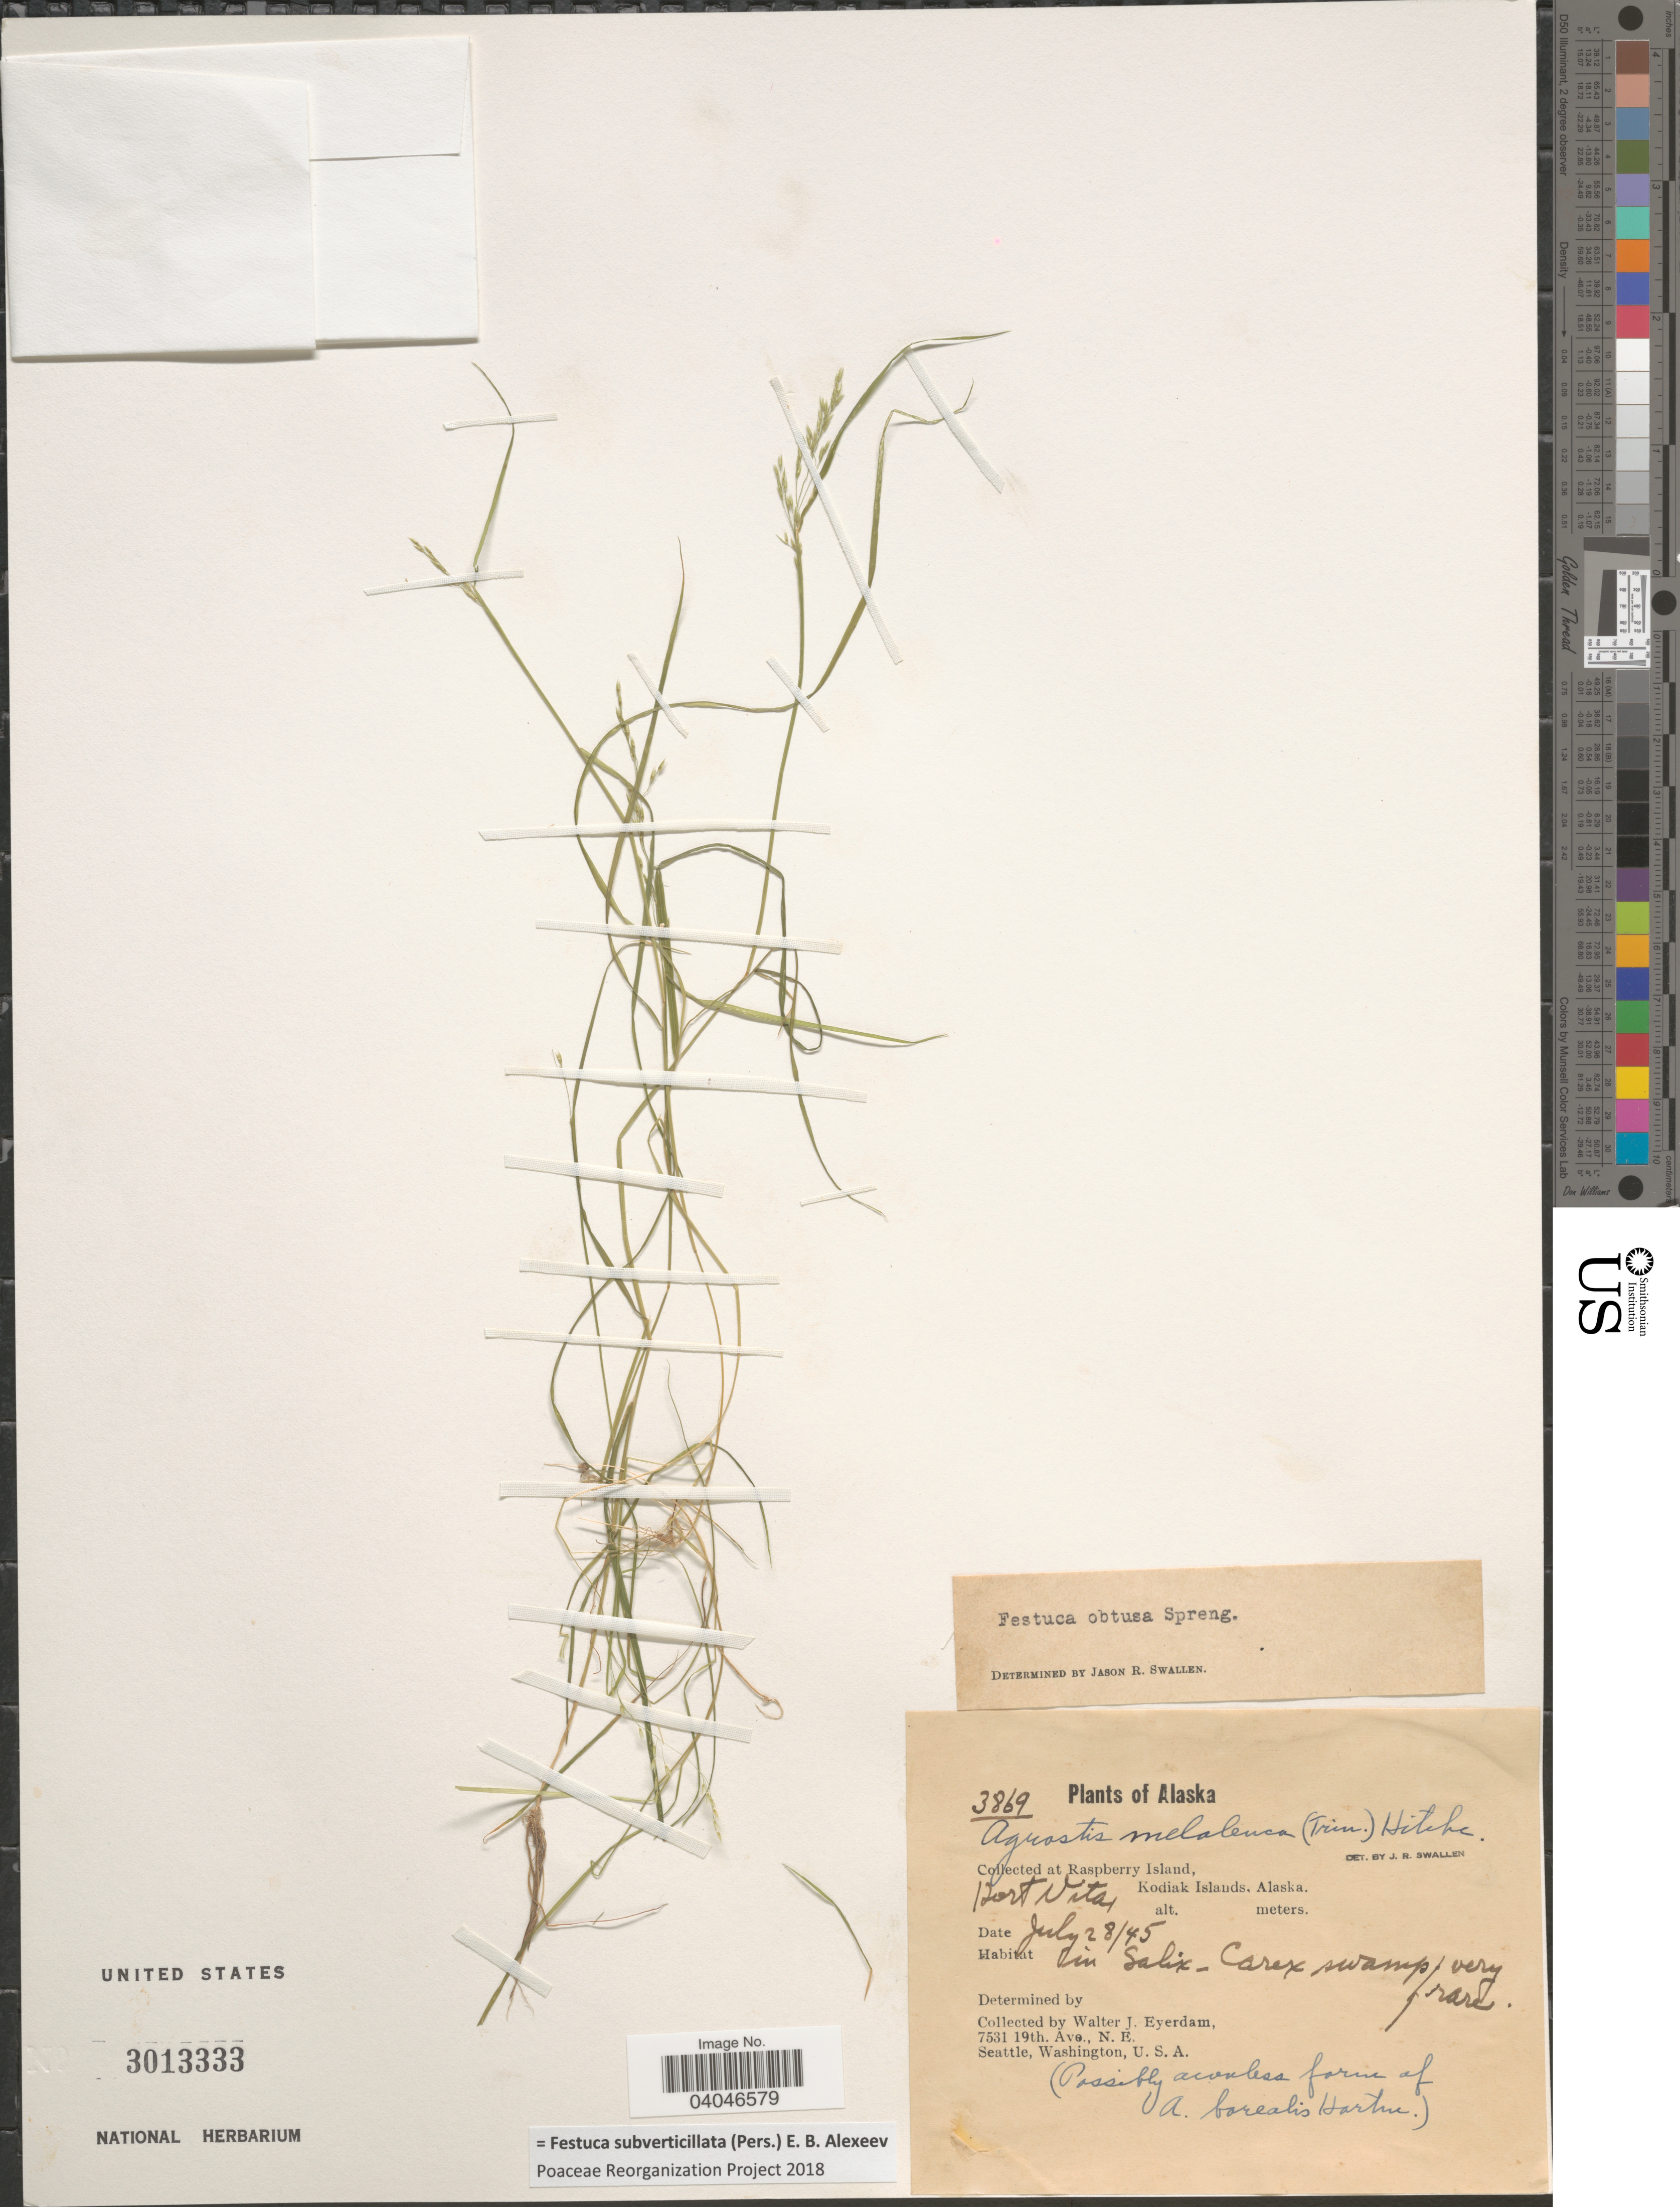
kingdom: Plantae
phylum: Tracheophyta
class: Liliopsida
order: Poales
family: Poaceae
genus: Festuca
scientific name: Festuca subverticillata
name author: (Pers.) E.B. Alexeev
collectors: W. J. Eyerdam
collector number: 3869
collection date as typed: Transcribed d/m/y: 28/7/45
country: United States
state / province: Alaska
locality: At Raspberry Island, Port Vita, Kodiak Islands.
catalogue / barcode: US 3013333